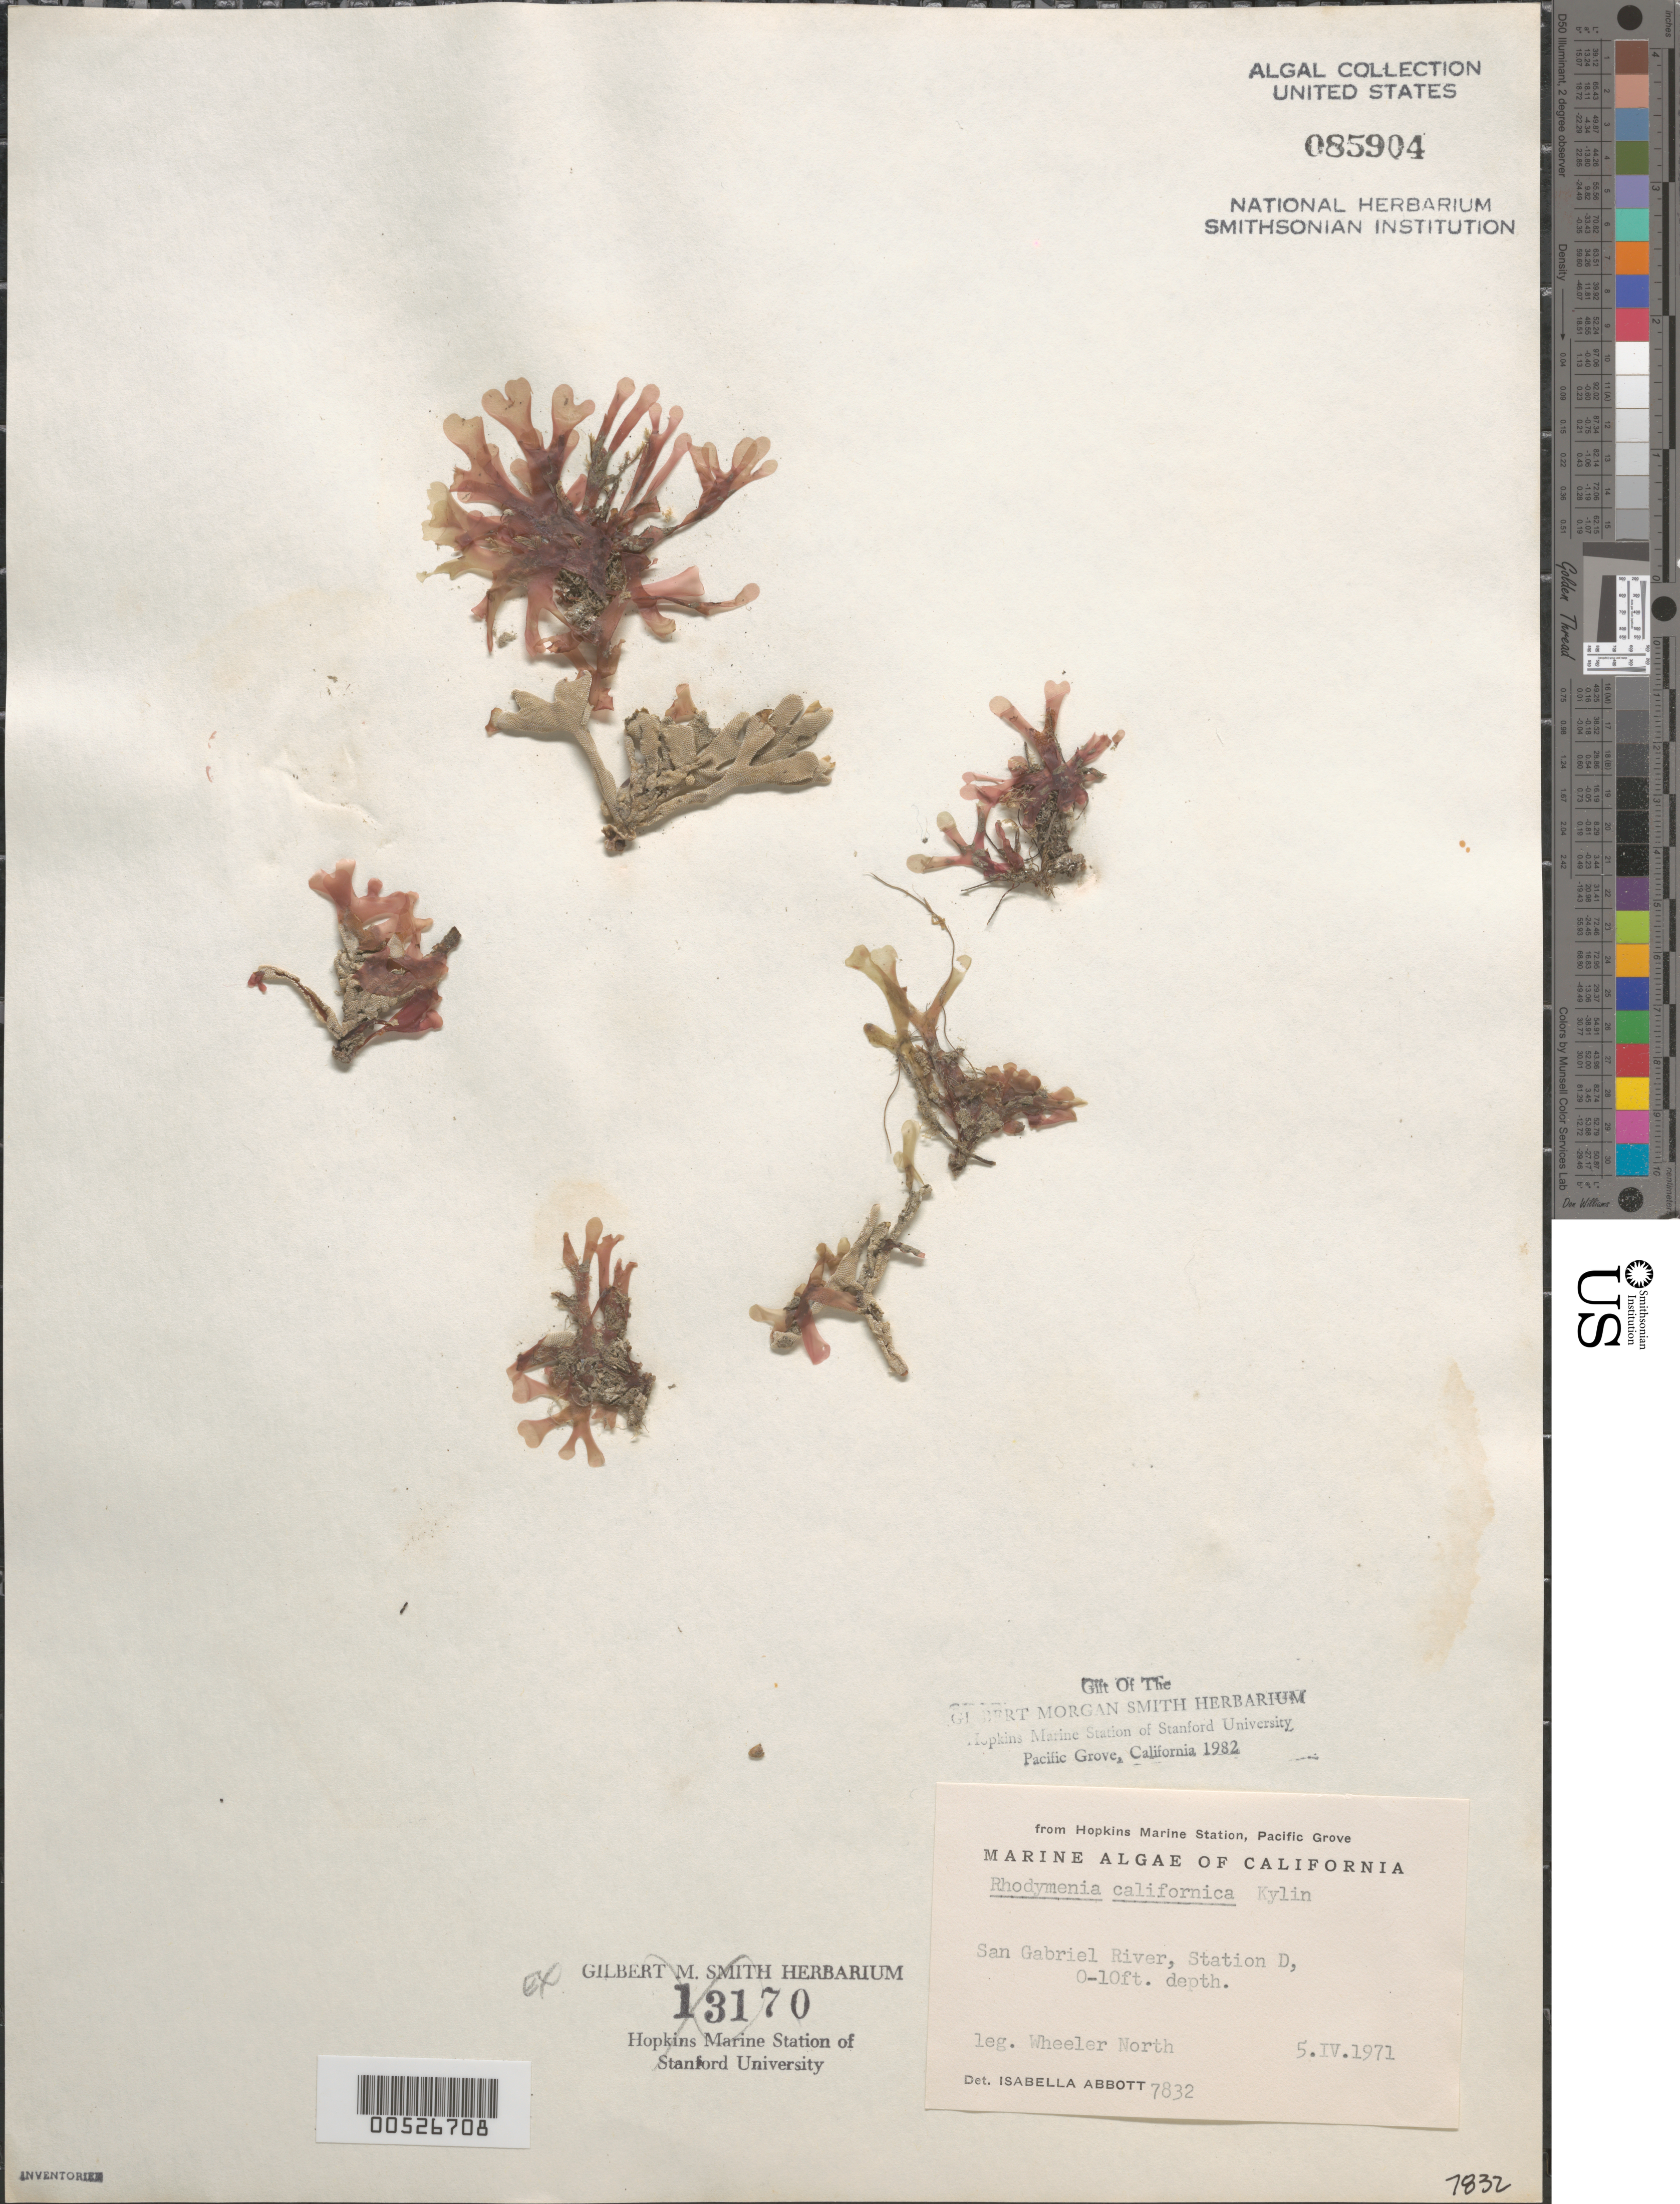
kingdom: Plantae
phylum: Rhodophyta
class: Florideophyceae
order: Rhodymeniales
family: Rhodymeniaceae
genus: Rhodymenia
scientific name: Rhodymenia californica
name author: Kylin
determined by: Abbott, Isabella A.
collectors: W. North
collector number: IAA 7832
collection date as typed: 05 Apr 1971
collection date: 1971-04-05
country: United States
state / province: California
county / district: Los Angeles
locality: San Gabriel River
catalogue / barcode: US 85904